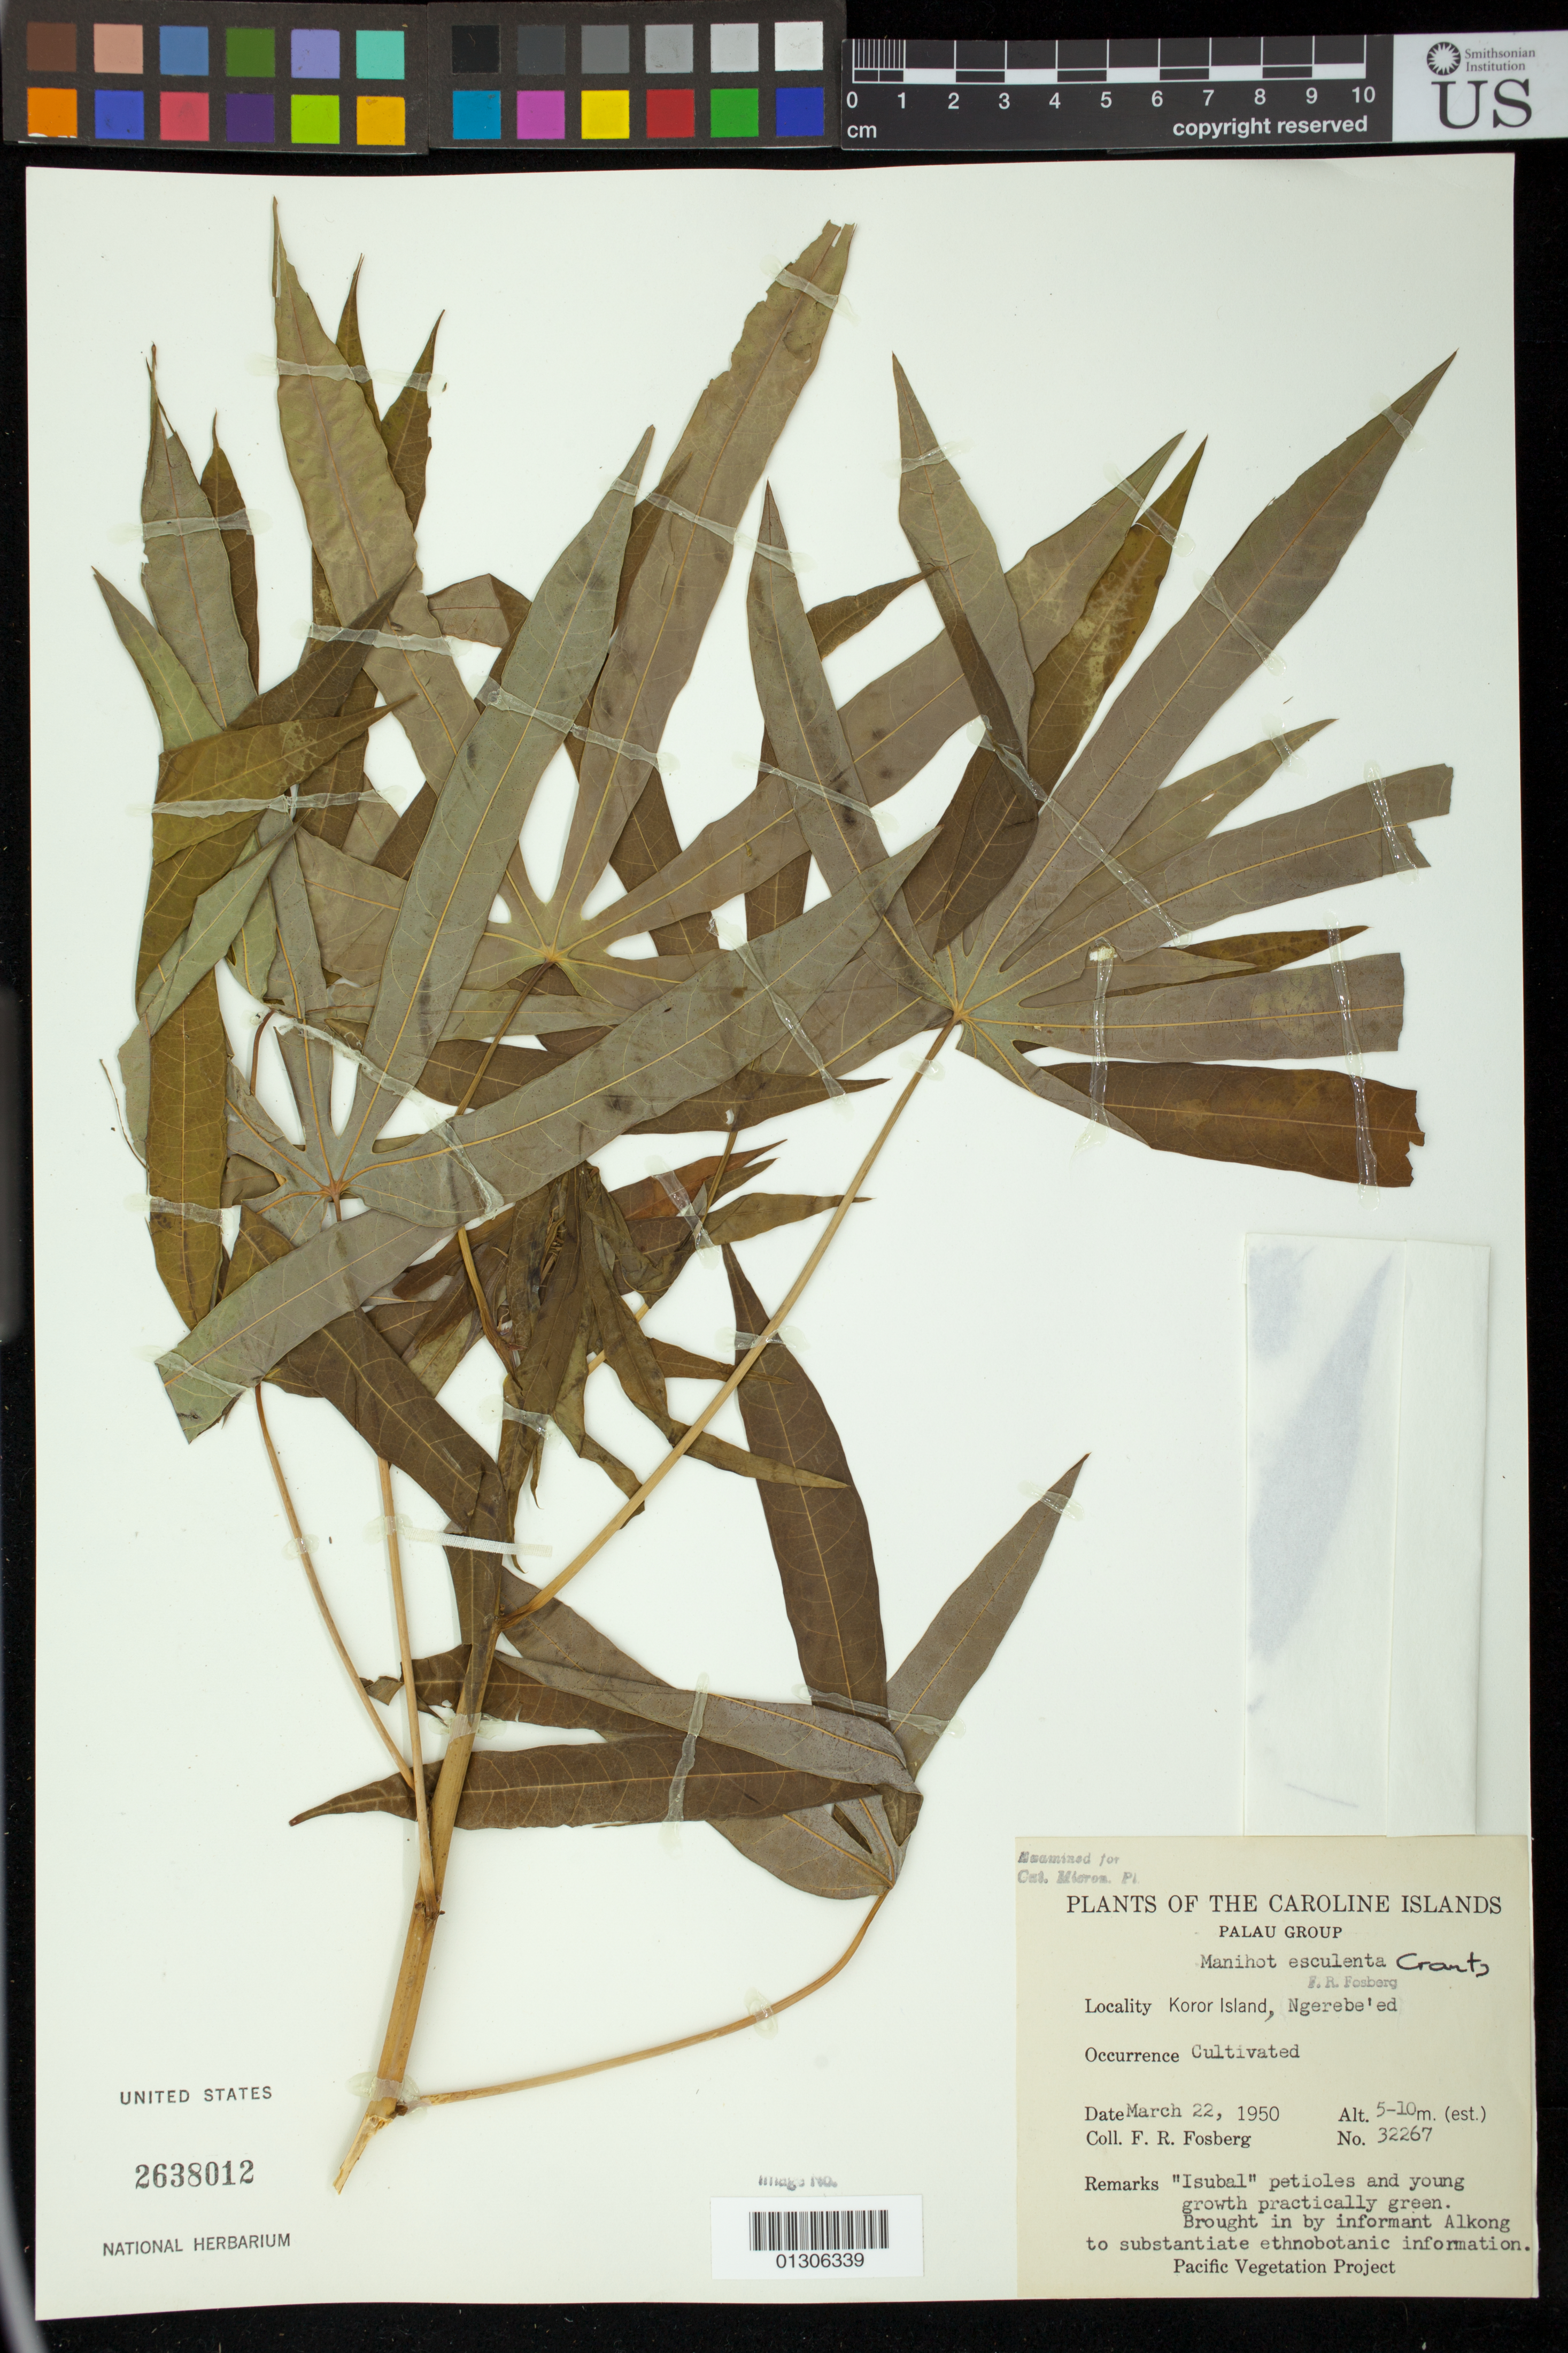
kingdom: Plantae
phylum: Tracheophyta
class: Magnoliopsida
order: Malpighiales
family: Euphorbiaceae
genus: Manihot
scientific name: Manihot esculenta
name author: Crantz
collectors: F. R. Fosberg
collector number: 32267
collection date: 1950-03-22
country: Palau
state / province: Koror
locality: Ngerebe'ed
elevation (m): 5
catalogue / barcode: US 2638012